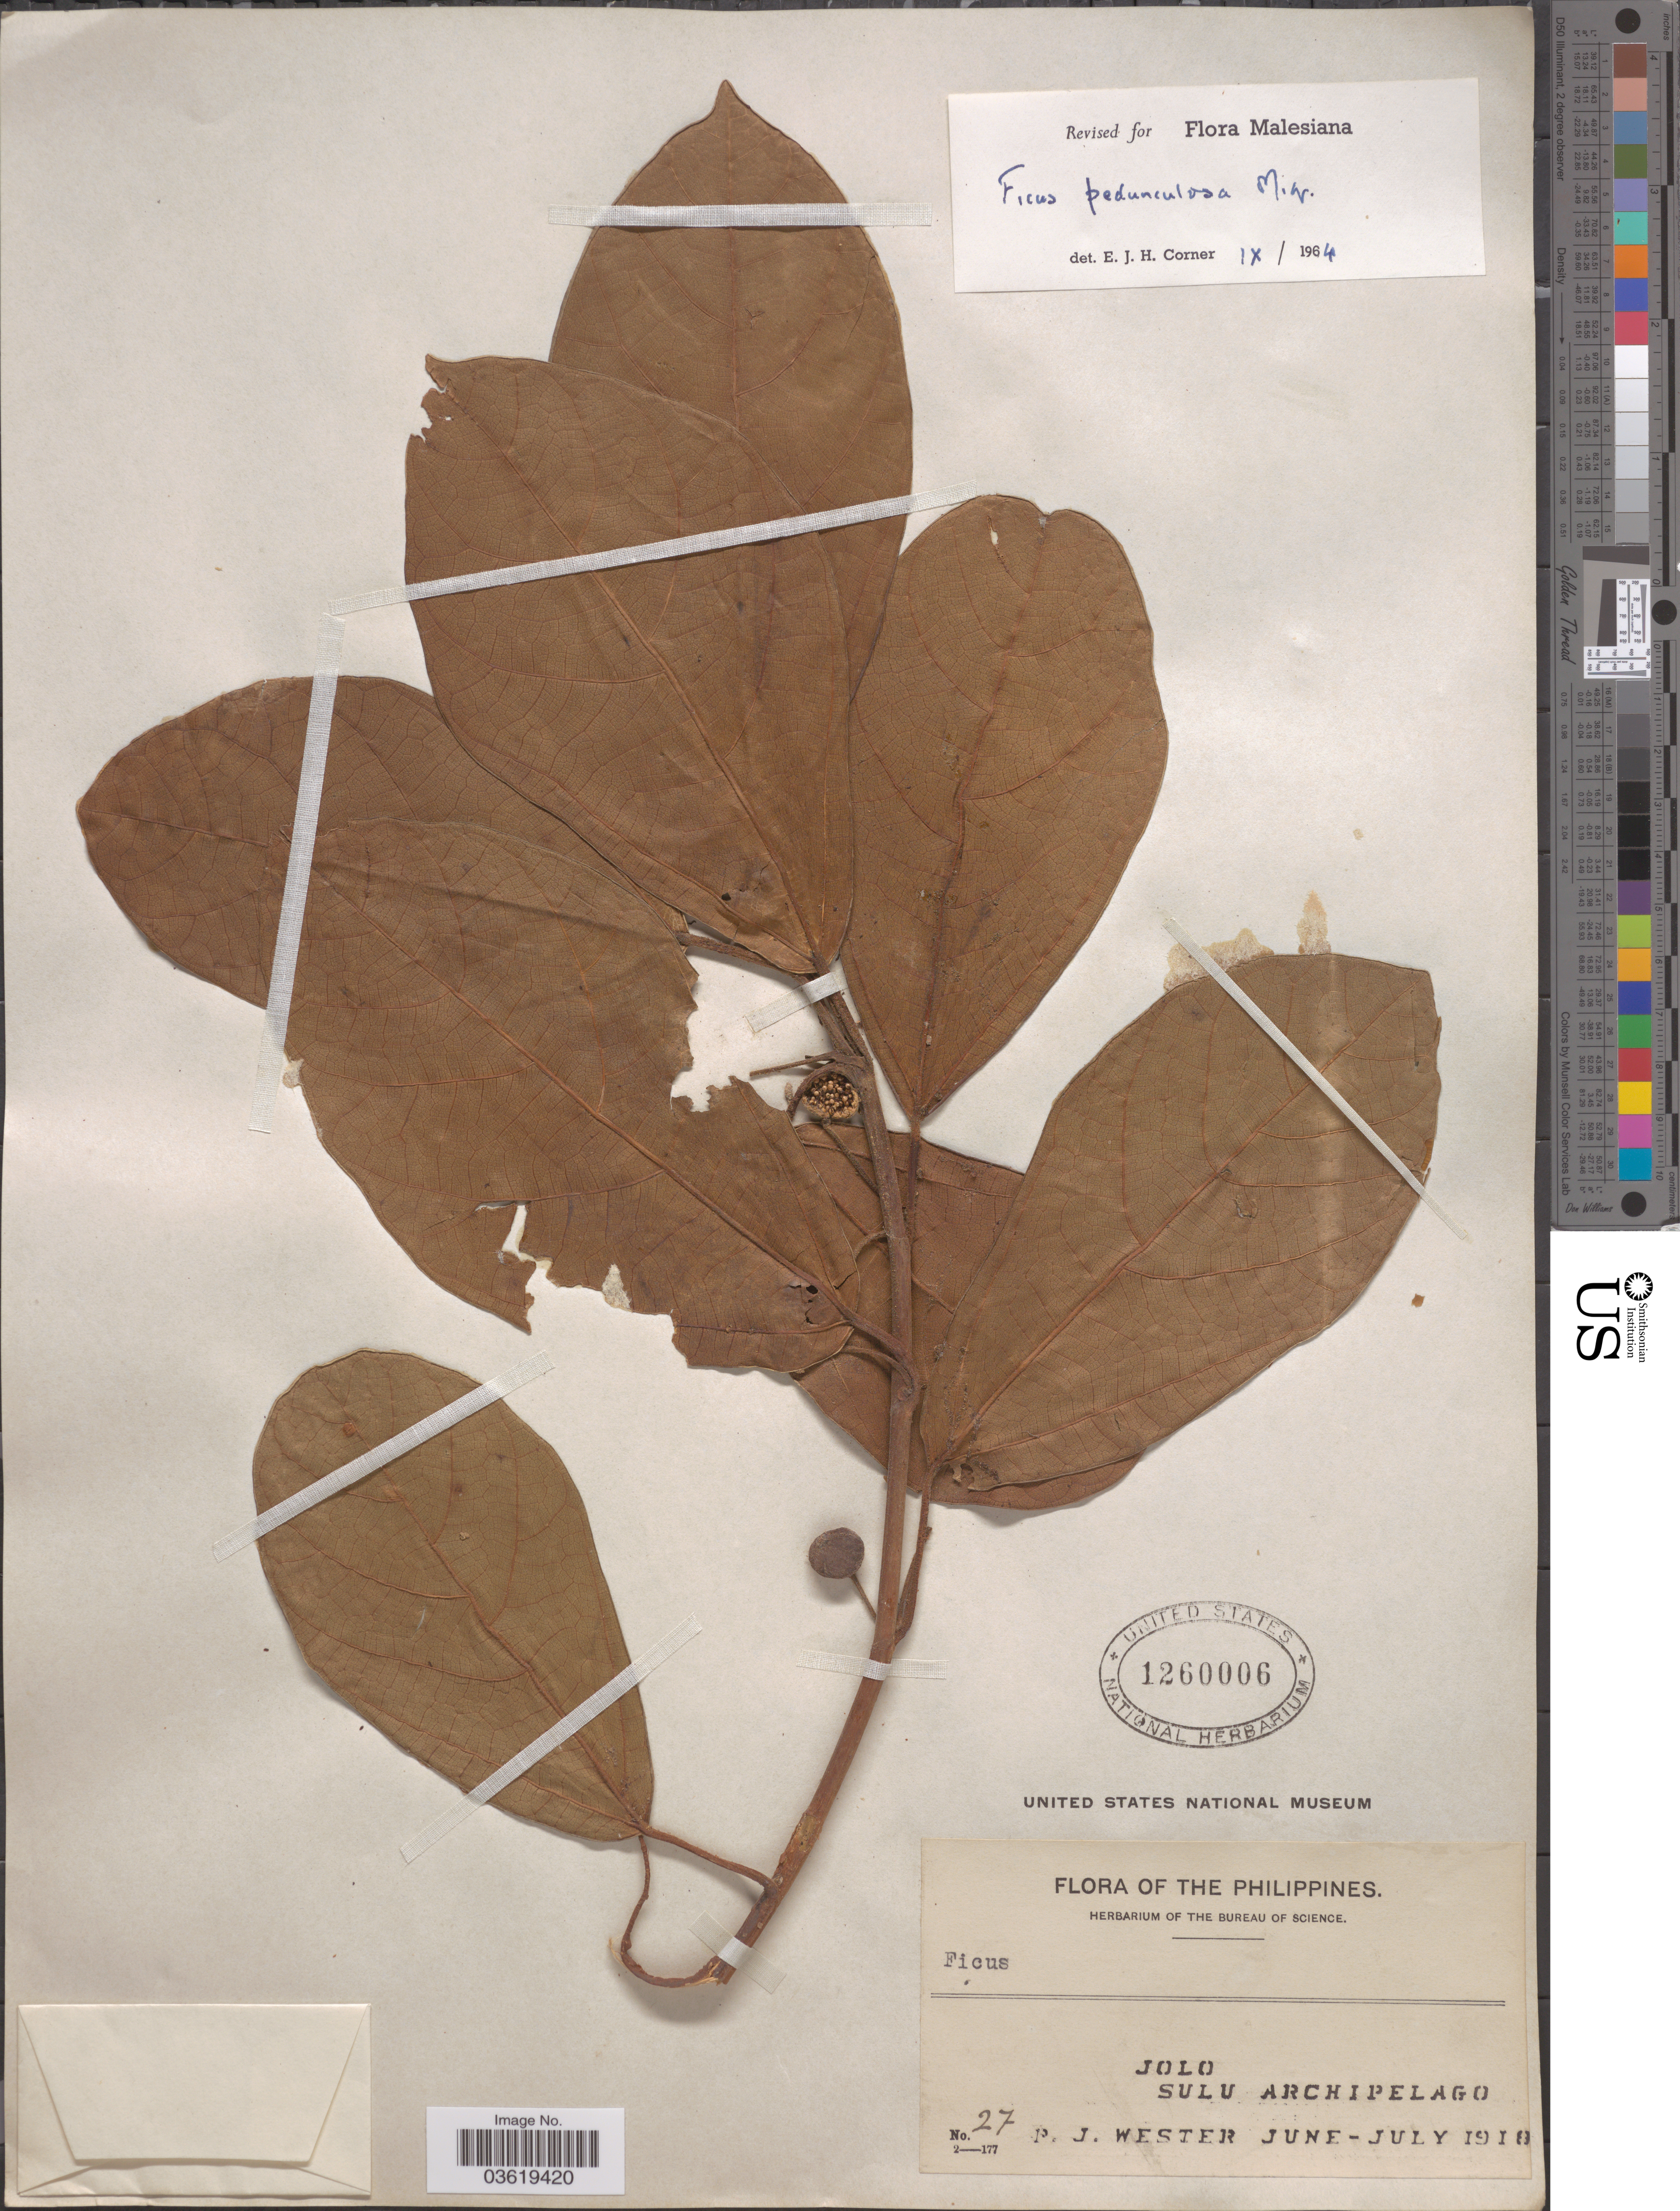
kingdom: Plantae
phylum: Tracheophyta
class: Magnoliopsida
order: Rosales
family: Moraceae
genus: Ficus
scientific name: Ficus pedunculosa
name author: Miq.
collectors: P. J. Wester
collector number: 27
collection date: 1918-06/1918-07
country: Philippines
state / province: Muslim Mindanao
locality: Jolo. Sulu Archipelago.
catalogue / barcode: US 1260006